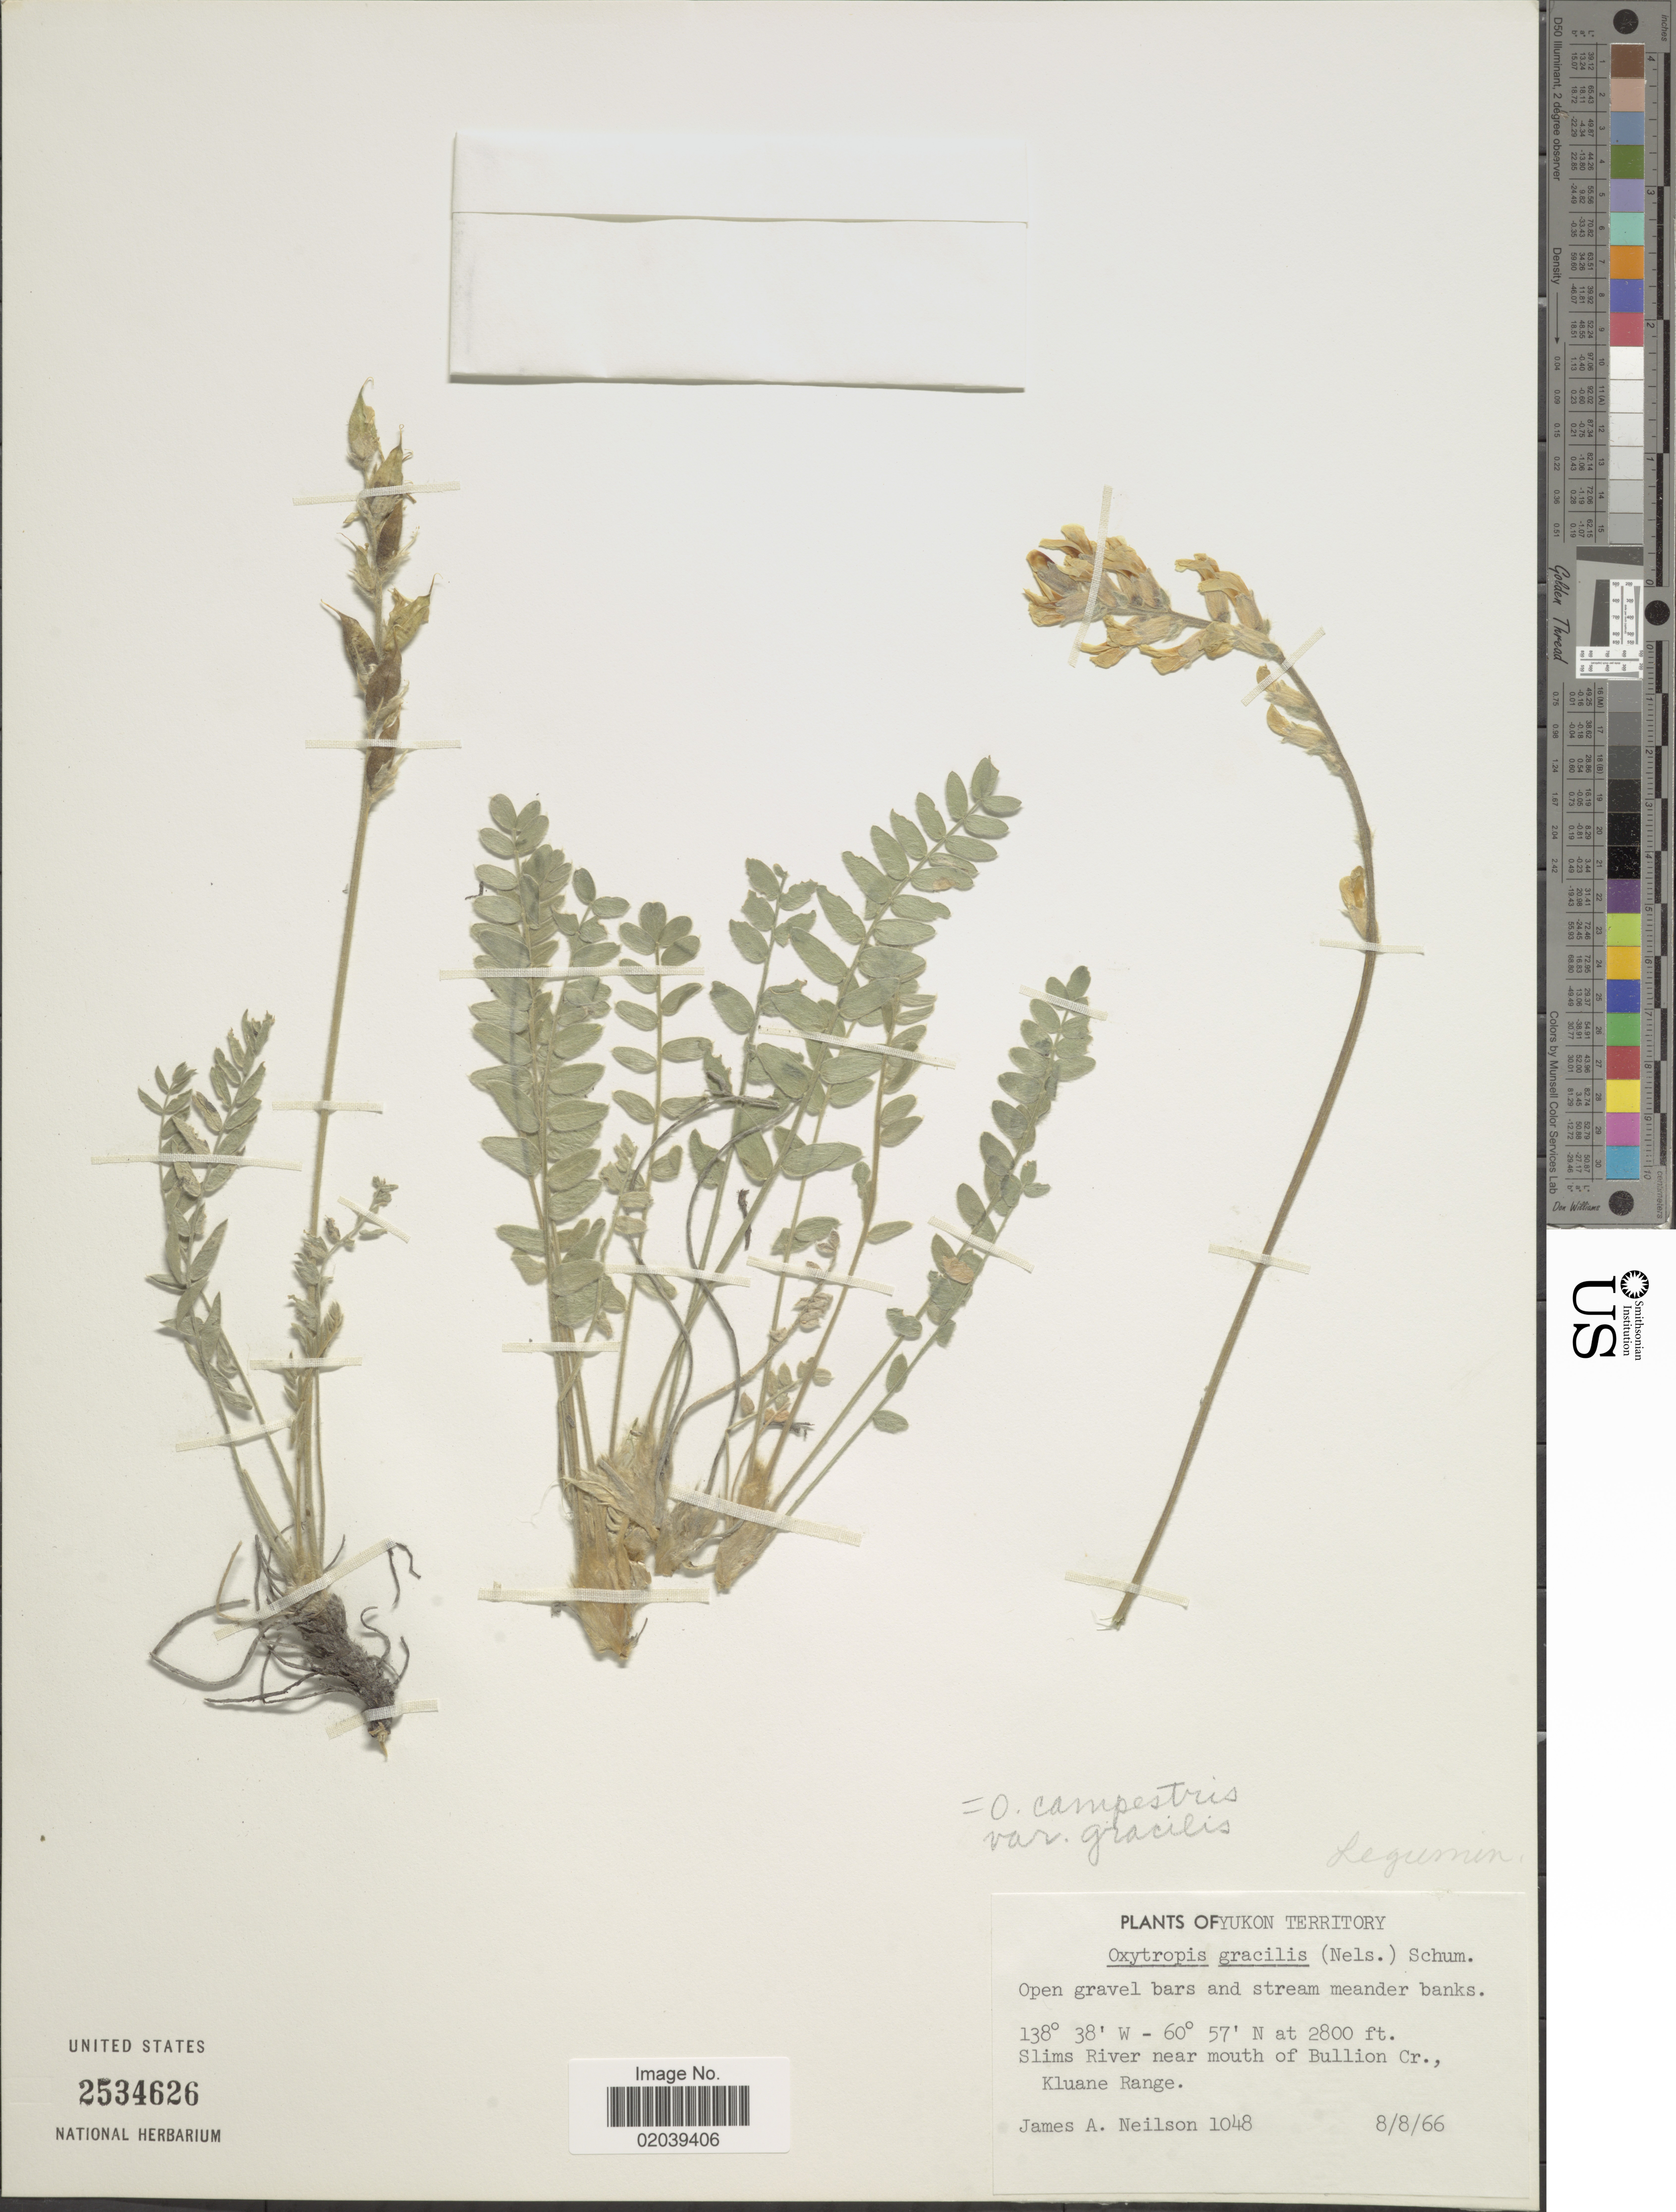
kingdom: Plantae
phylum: Tracheophyta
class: Magnoliopsida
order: Fabales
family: Fabaceae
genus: Oxytropis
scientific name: Oxytropis campestris var. gracilis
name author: (A. Nelson) Barneby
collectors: J. Neilson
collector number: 1048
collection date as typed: Transcribed d/m/y: 8/8/66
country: Canada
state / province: Yukon Territory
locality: Slims River near mouth of Bullion Cr., Kluane Range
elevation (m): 853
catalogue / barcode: US 2534626